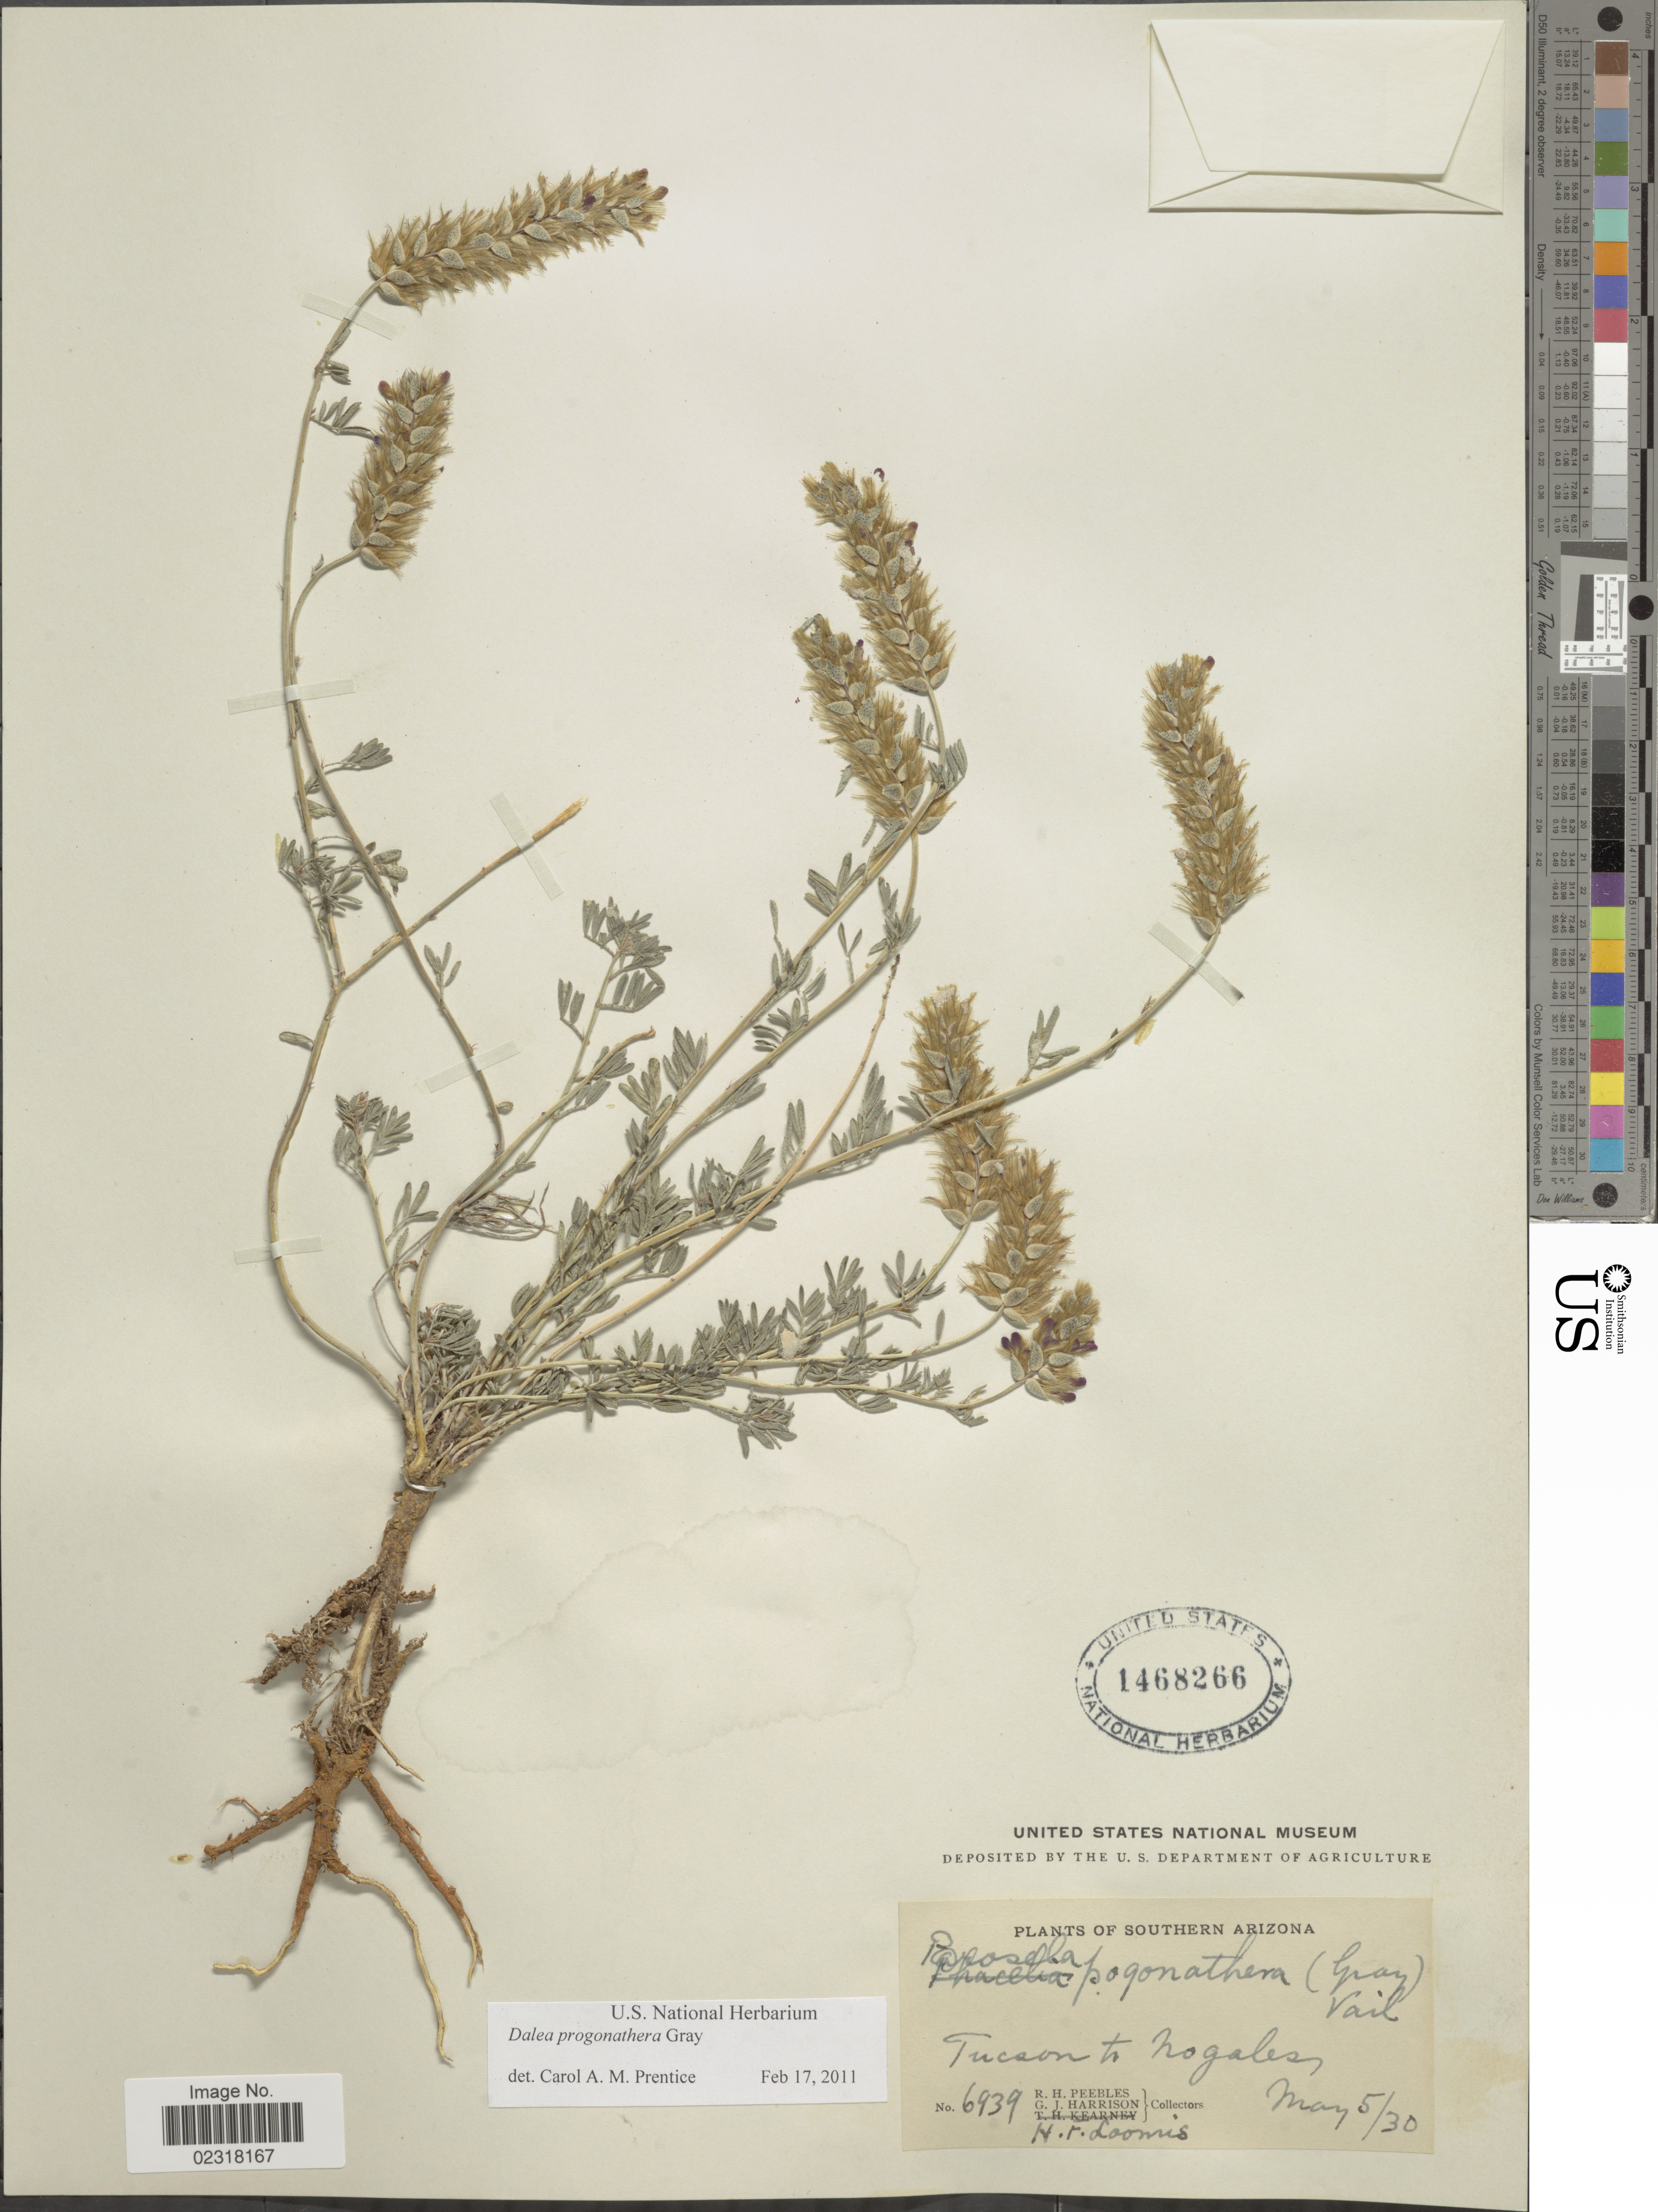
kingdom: Plantae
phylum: Tracheophyta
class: Magnoliopsida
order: Fabales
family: Fabaceae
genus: Dalea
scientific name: Dalea pogonathera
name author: A. Gray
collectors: R. H. Peebles, G. J. Harrison & H. F. Loomis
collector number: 6939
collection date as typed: Transcribed d/m/y: 5/5/30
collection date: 1930-05-05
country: United States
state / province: Arizona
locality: Southern Arizona, Tucson to Nogales.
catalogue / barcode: US 1468266